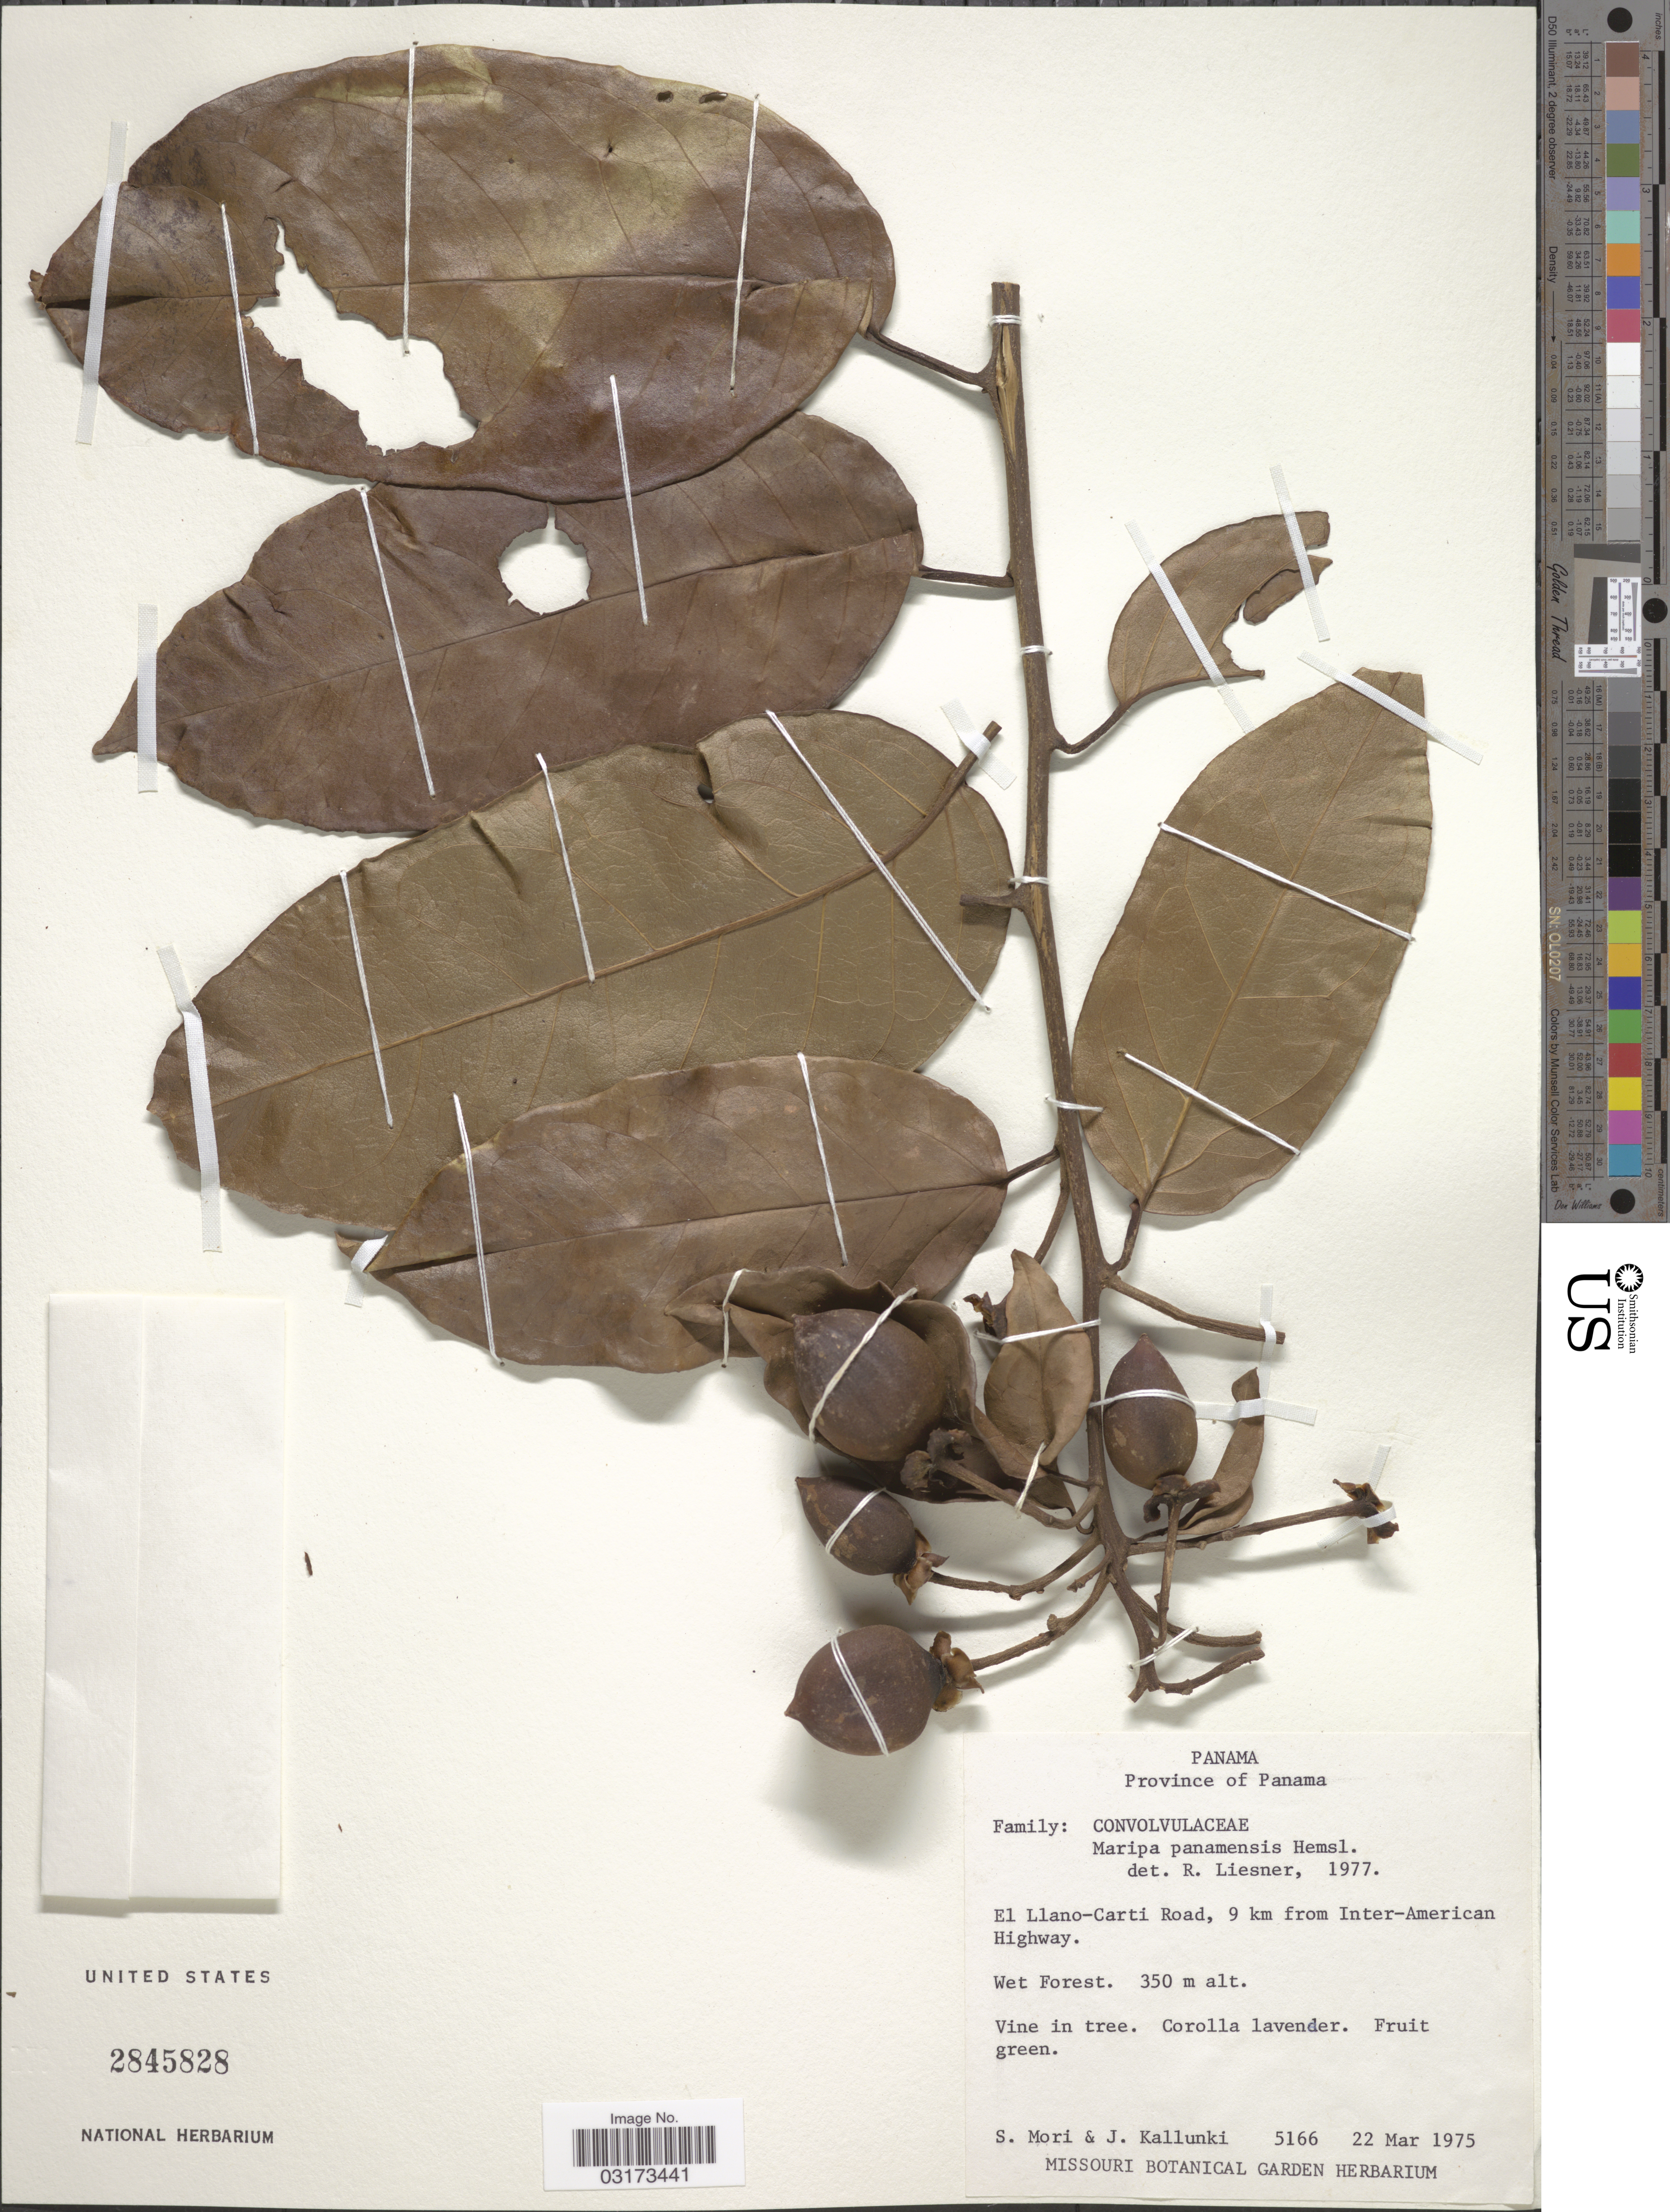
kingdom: Plantae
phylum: Tracheophyta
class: Magnoliopsida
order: Solanales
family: Convolvulaceae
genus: Maripa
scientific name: Maripa panamensis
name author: Hemsl.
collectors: S. Mori & J. Kallunki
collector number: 5166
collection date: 1975-03-22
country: Panama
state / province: Panamá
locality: El Llano-Carti Road, 9 km from Inter-American Highway.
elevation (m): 350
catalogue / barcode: US 2845828